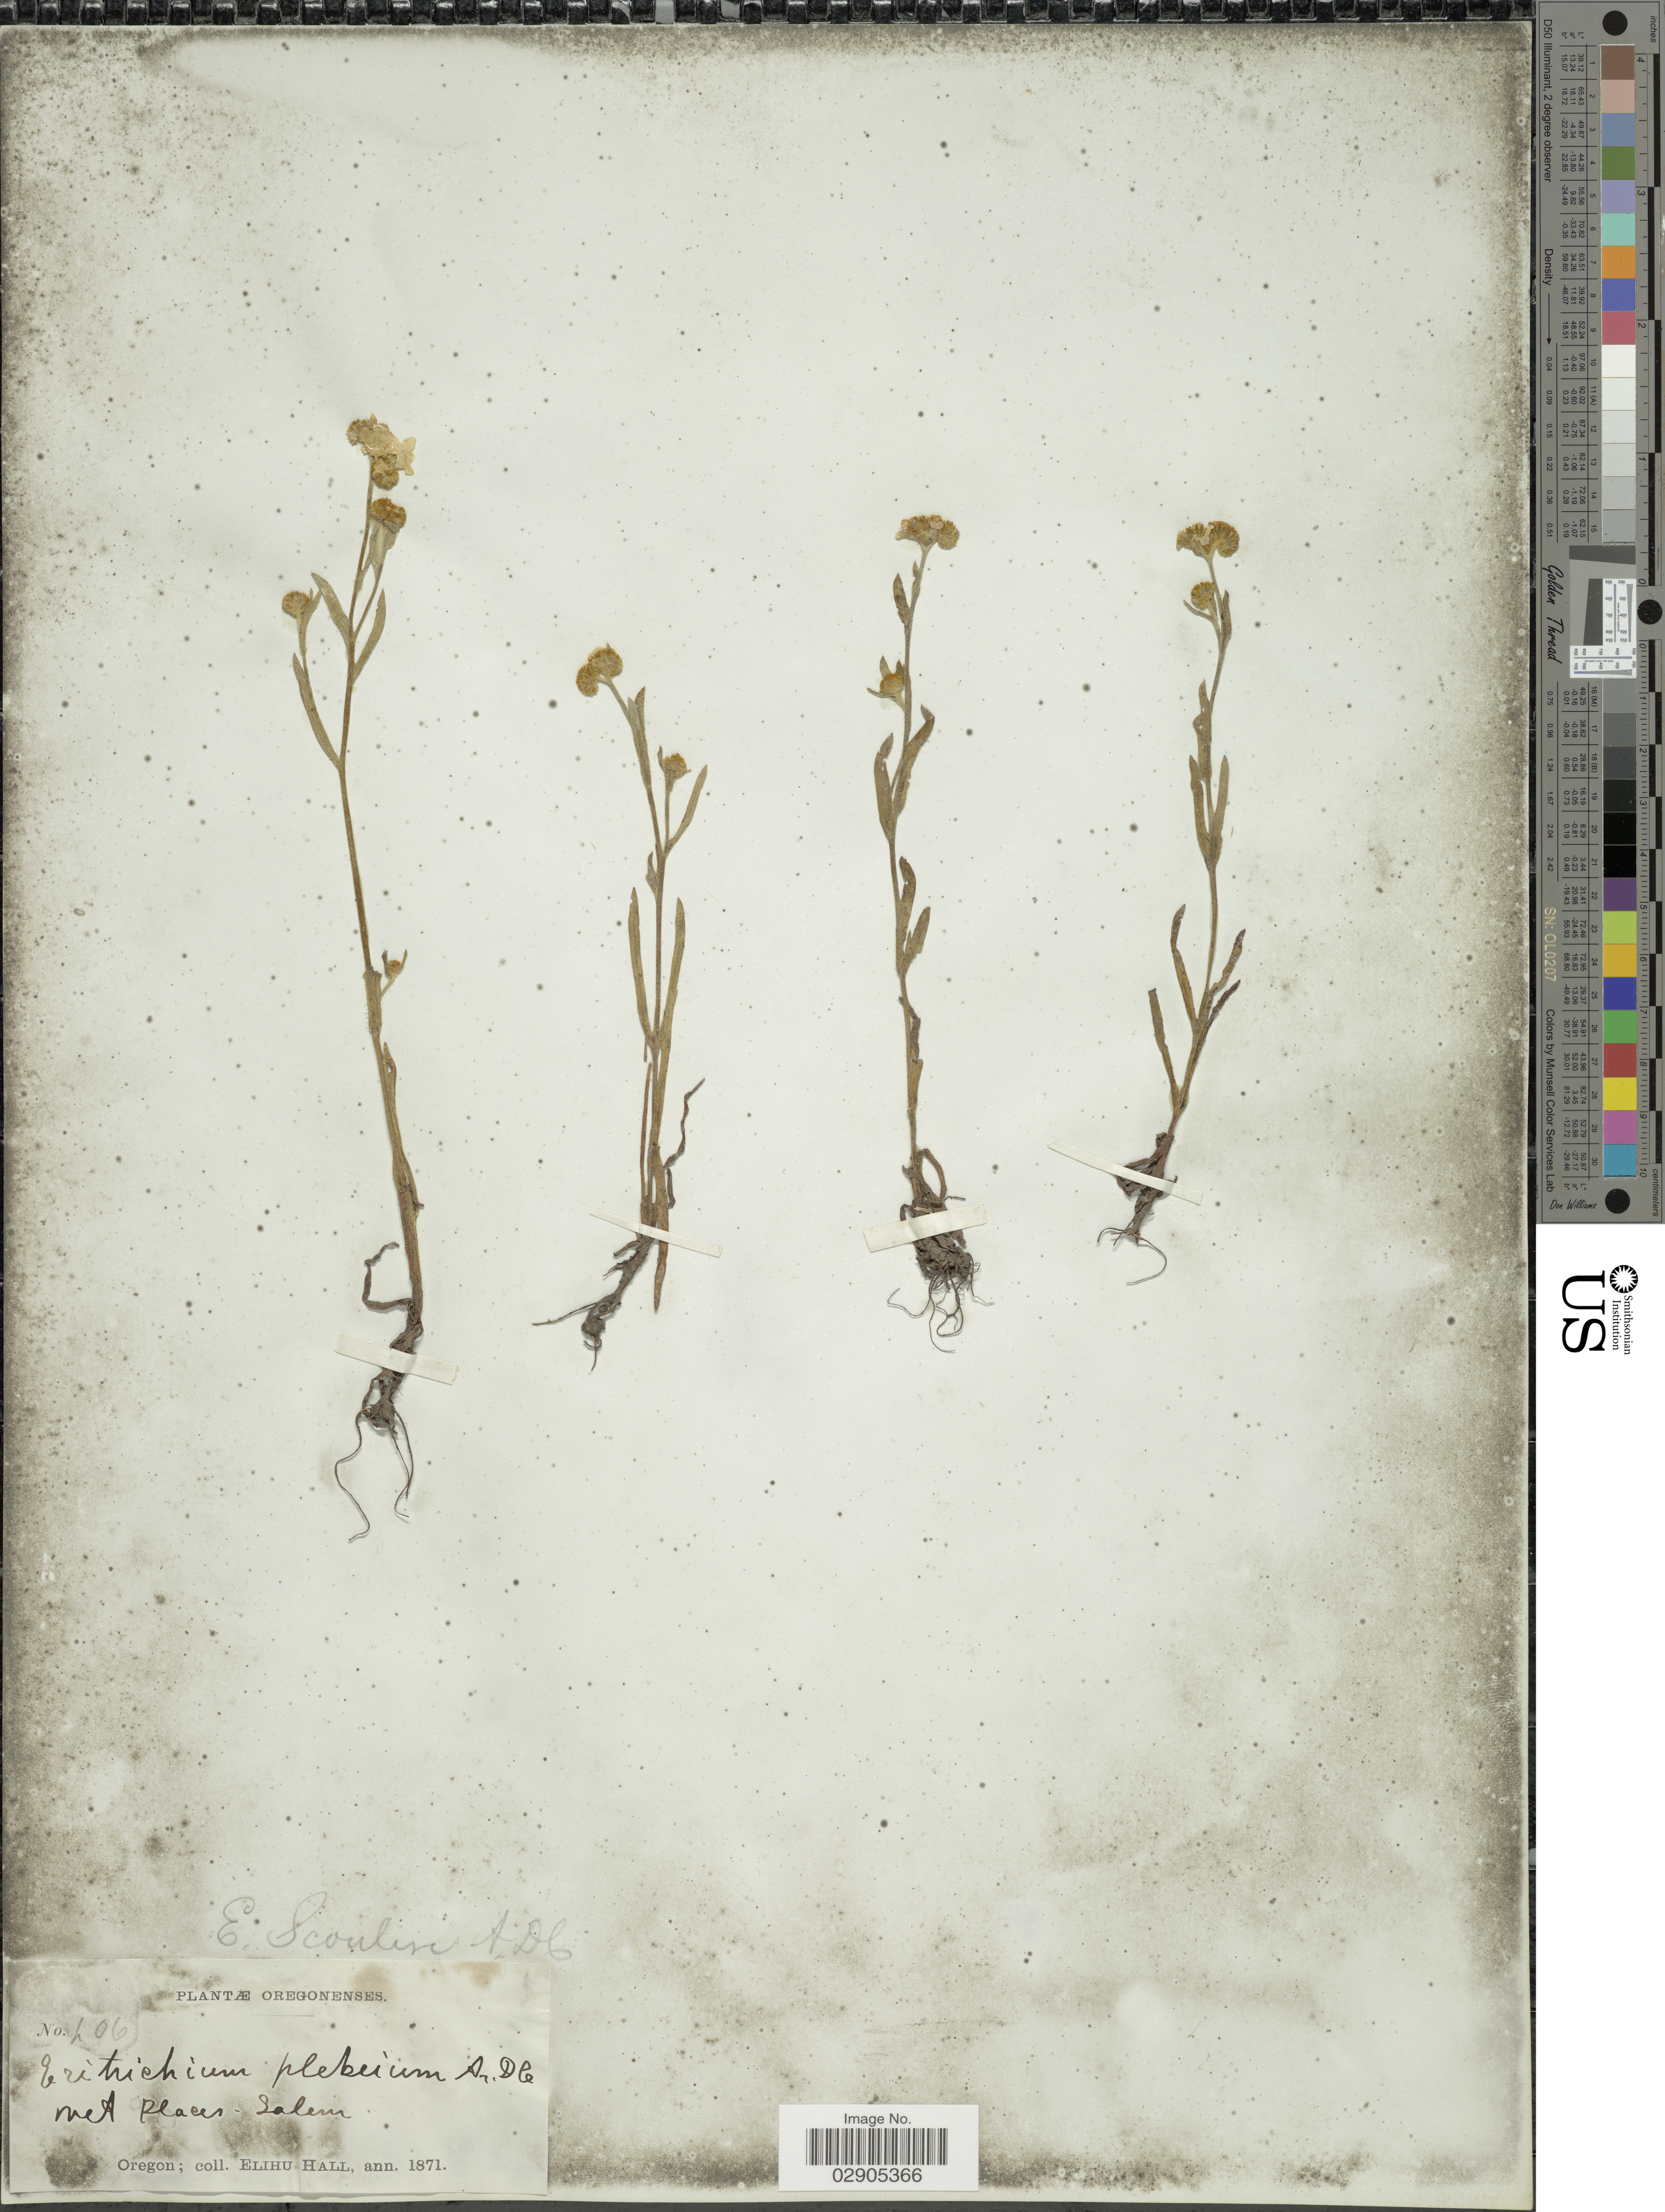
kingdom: Plantae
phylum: Tracheophyta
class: Magnoliopsida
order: Boraginales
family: Boraginaceae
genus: Allocarya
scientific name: Allocarya scouleri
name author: (Hook. & Arn.) S.W. Greene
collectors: E. Hall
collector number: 206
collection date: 1871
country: United States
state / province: Oregon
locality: West places, Salem.